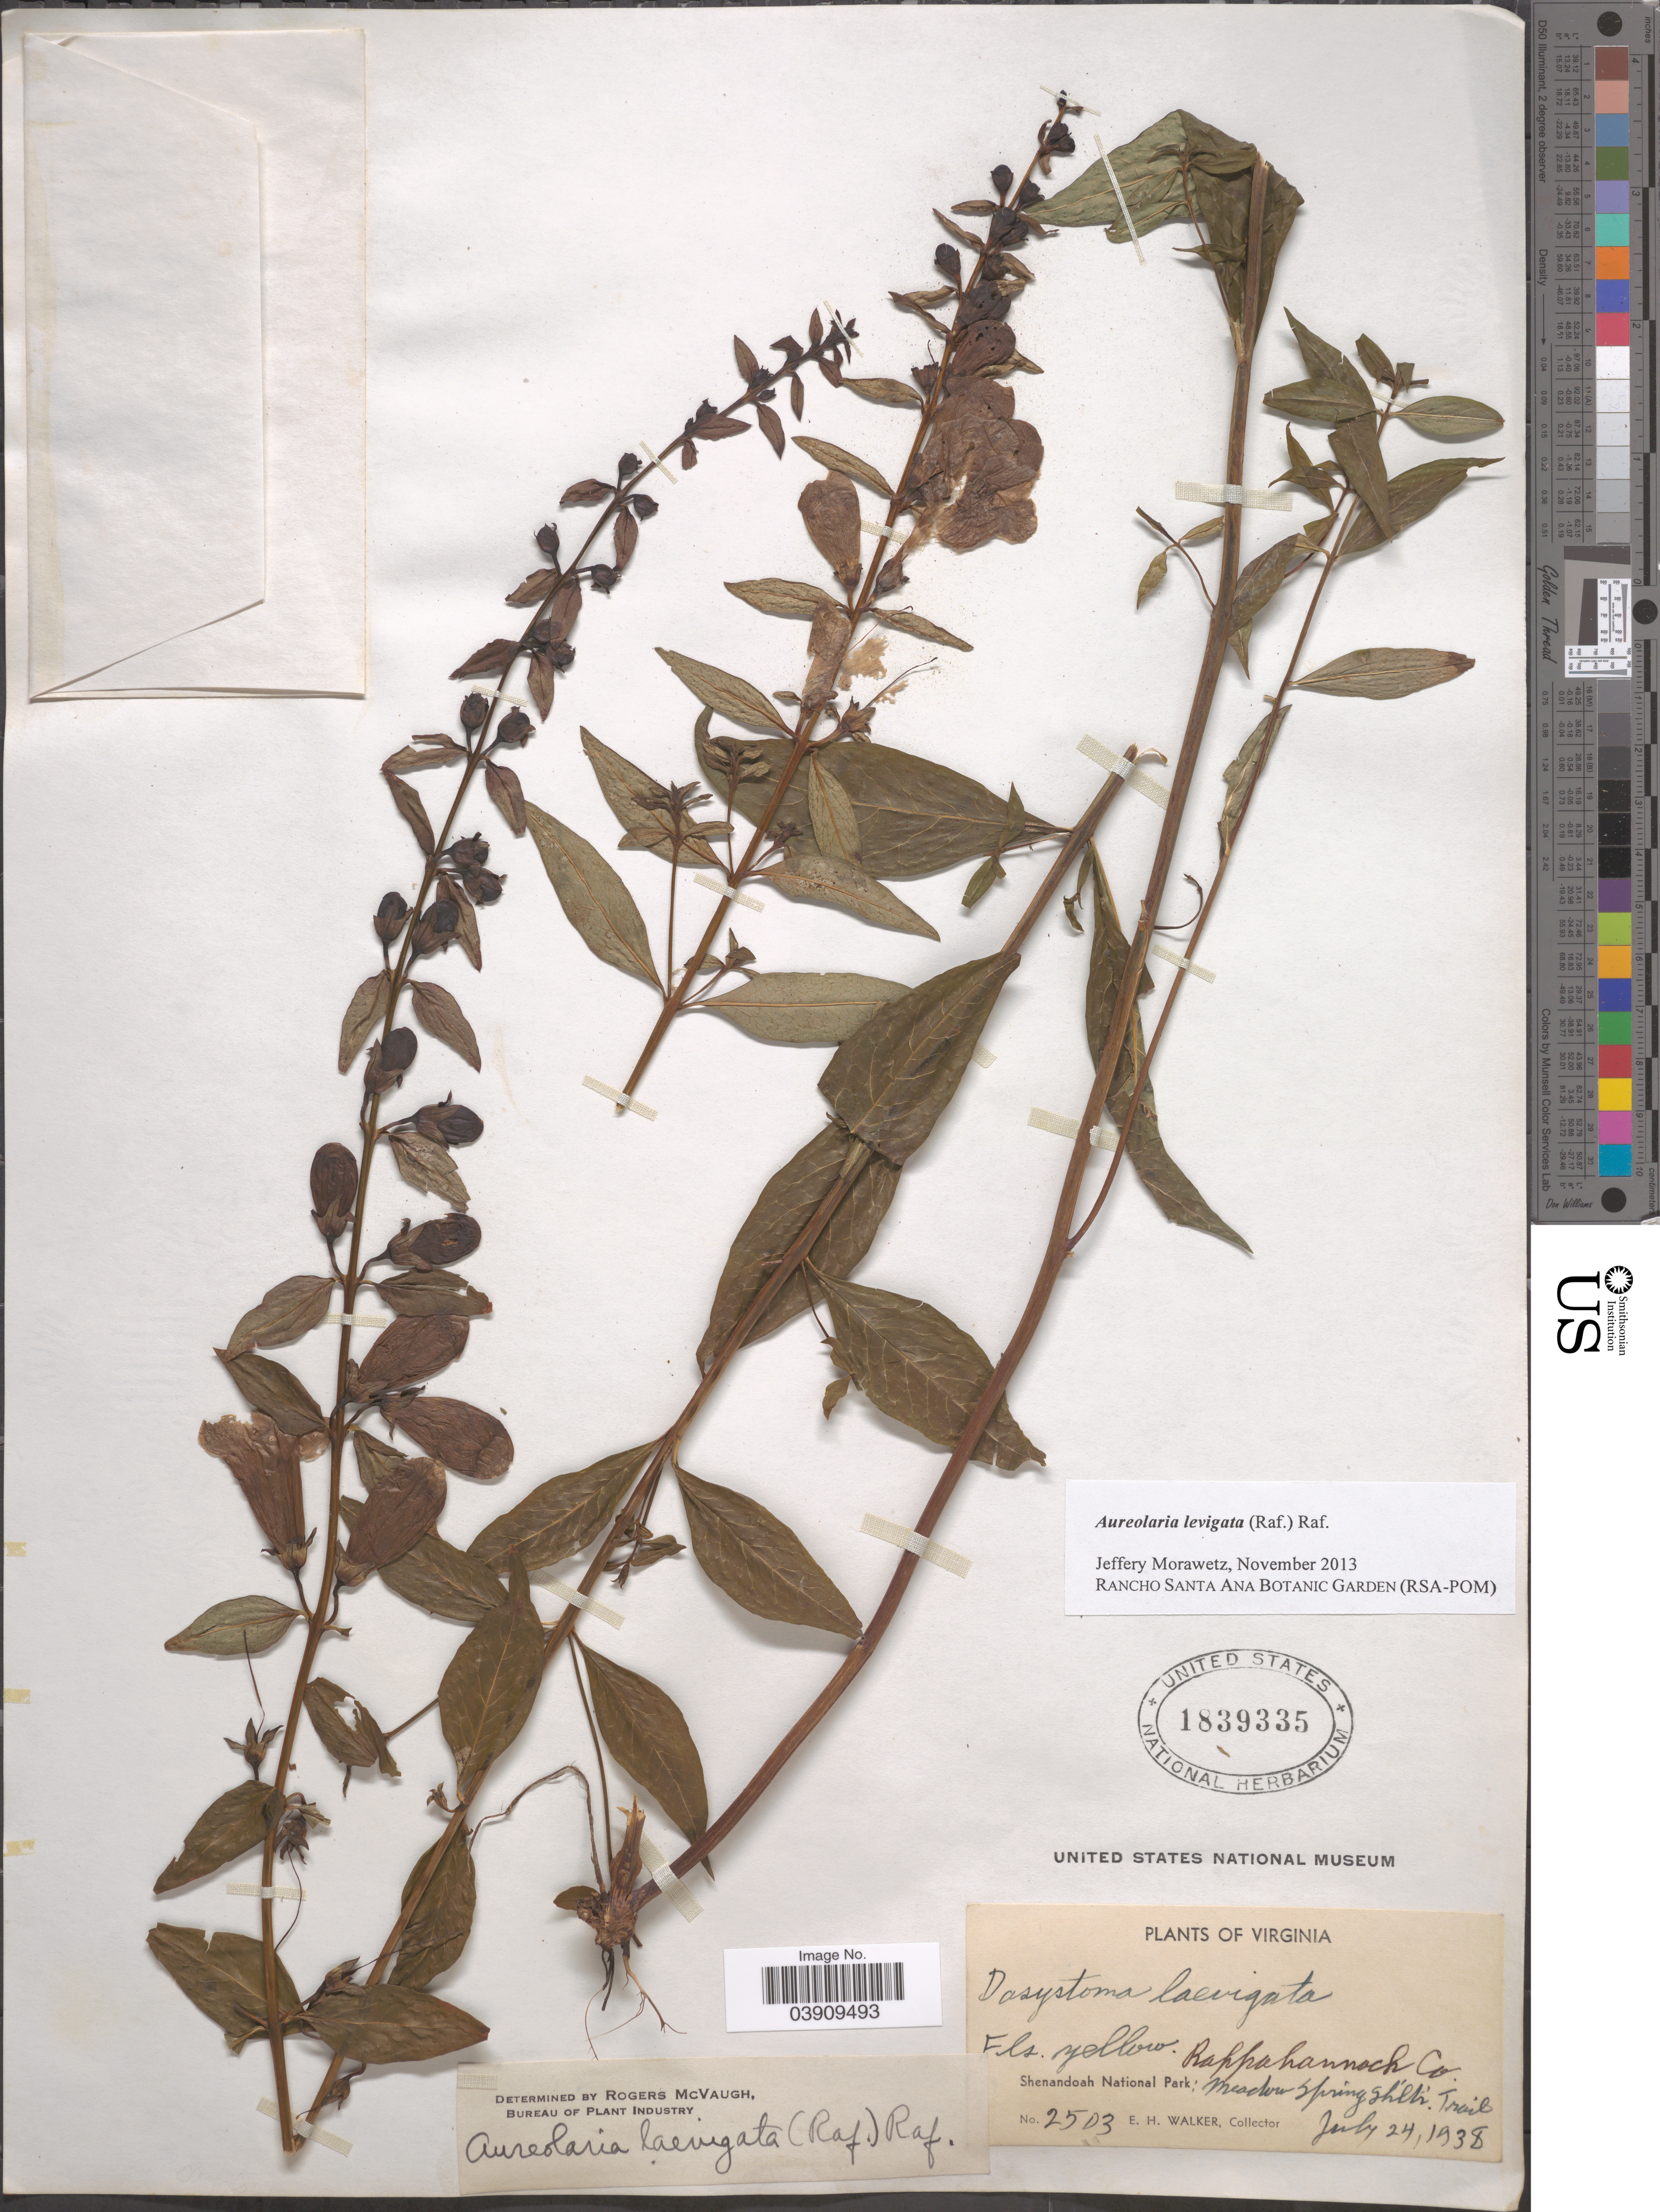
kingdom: Plantae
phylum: Tracheophyta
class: Magnoliopsida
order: Lamiales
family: Orobanchaceae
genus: Aureolaria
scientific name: Aureolaria laevigata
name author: (Raf.) Raf.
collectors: E. H. Walker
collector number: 2503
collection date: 1938-07-24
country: United States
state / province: Virginia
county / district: Rappahannock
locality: Shenandoah National Park; Meadow Spring Shltr Trail.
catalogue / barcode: US 1839335